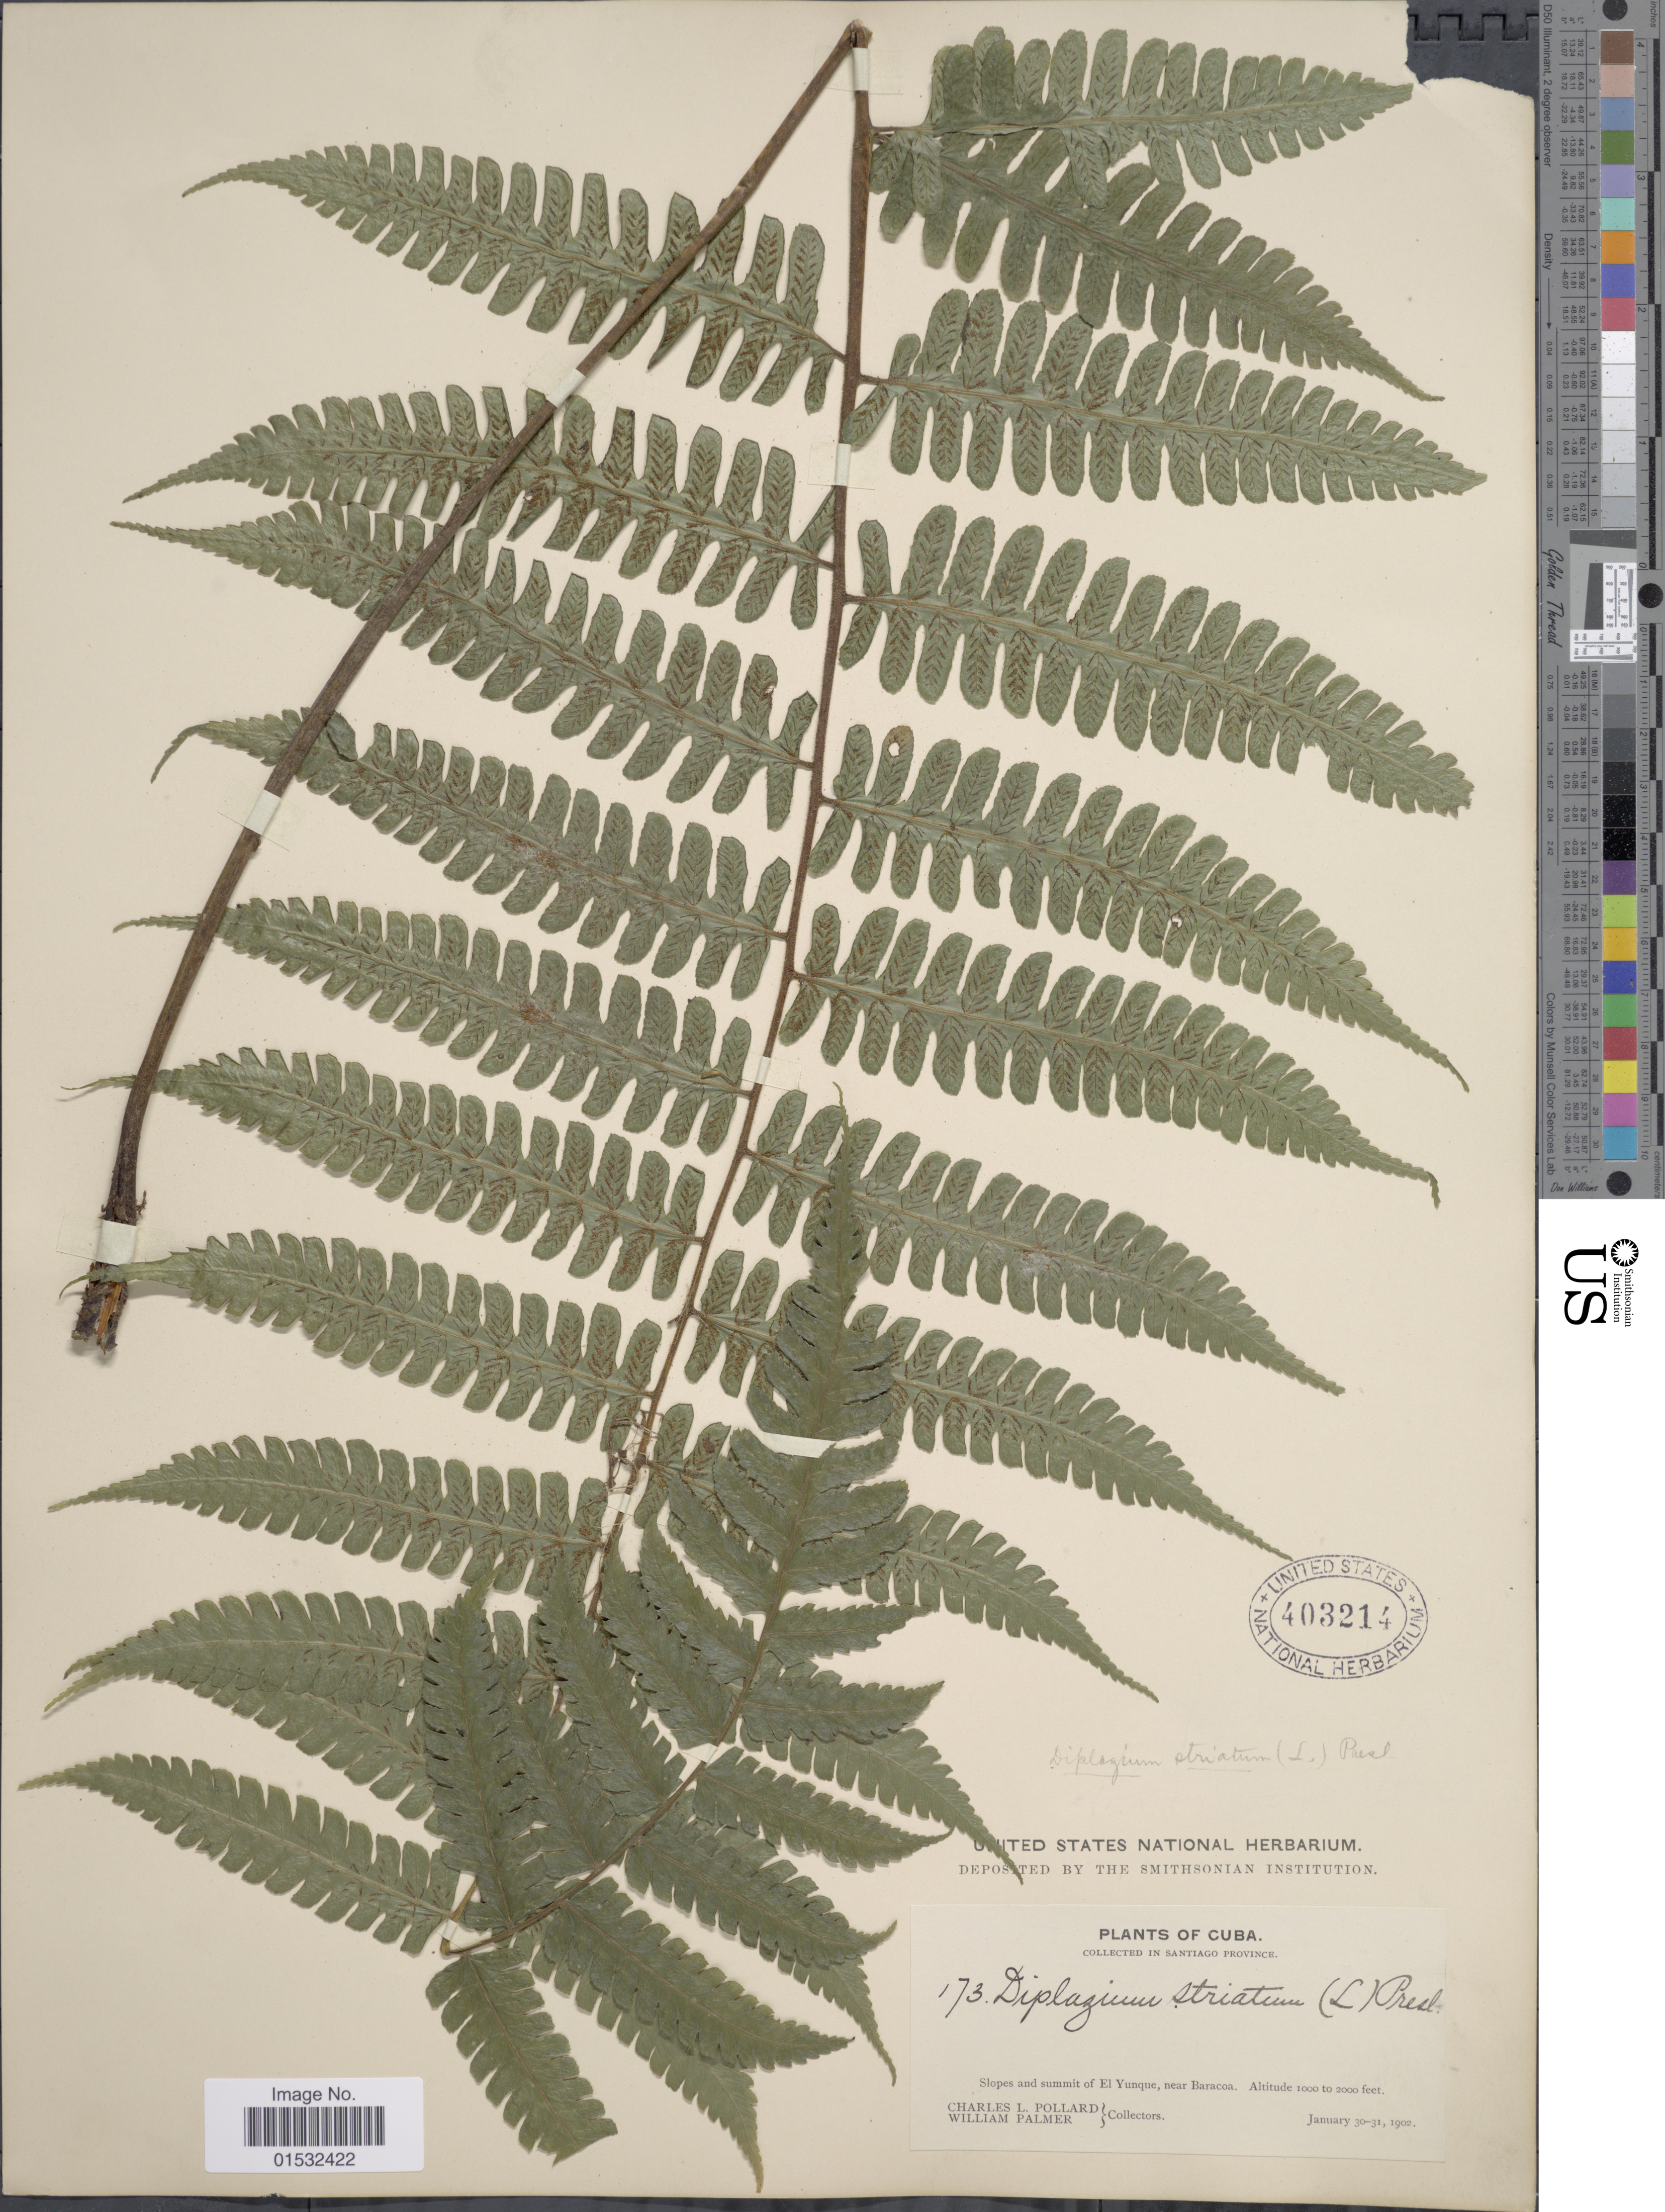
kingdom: Plantae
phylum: Tracheophyta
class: Polypodiopsida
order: Polypodiales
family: Athyriaceae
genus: Diplazium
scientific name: Diplazium striatum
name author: (L.) C. Presl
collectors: C. L. Pollard & W. Palmer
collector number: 173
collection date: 1902-01-30/1902-01-31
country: Cuba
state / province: Santiago de Cuba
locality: Santiago Province. Slopes and summit of El Yunque, near Baracoa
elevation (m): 305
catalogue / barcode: US 403214